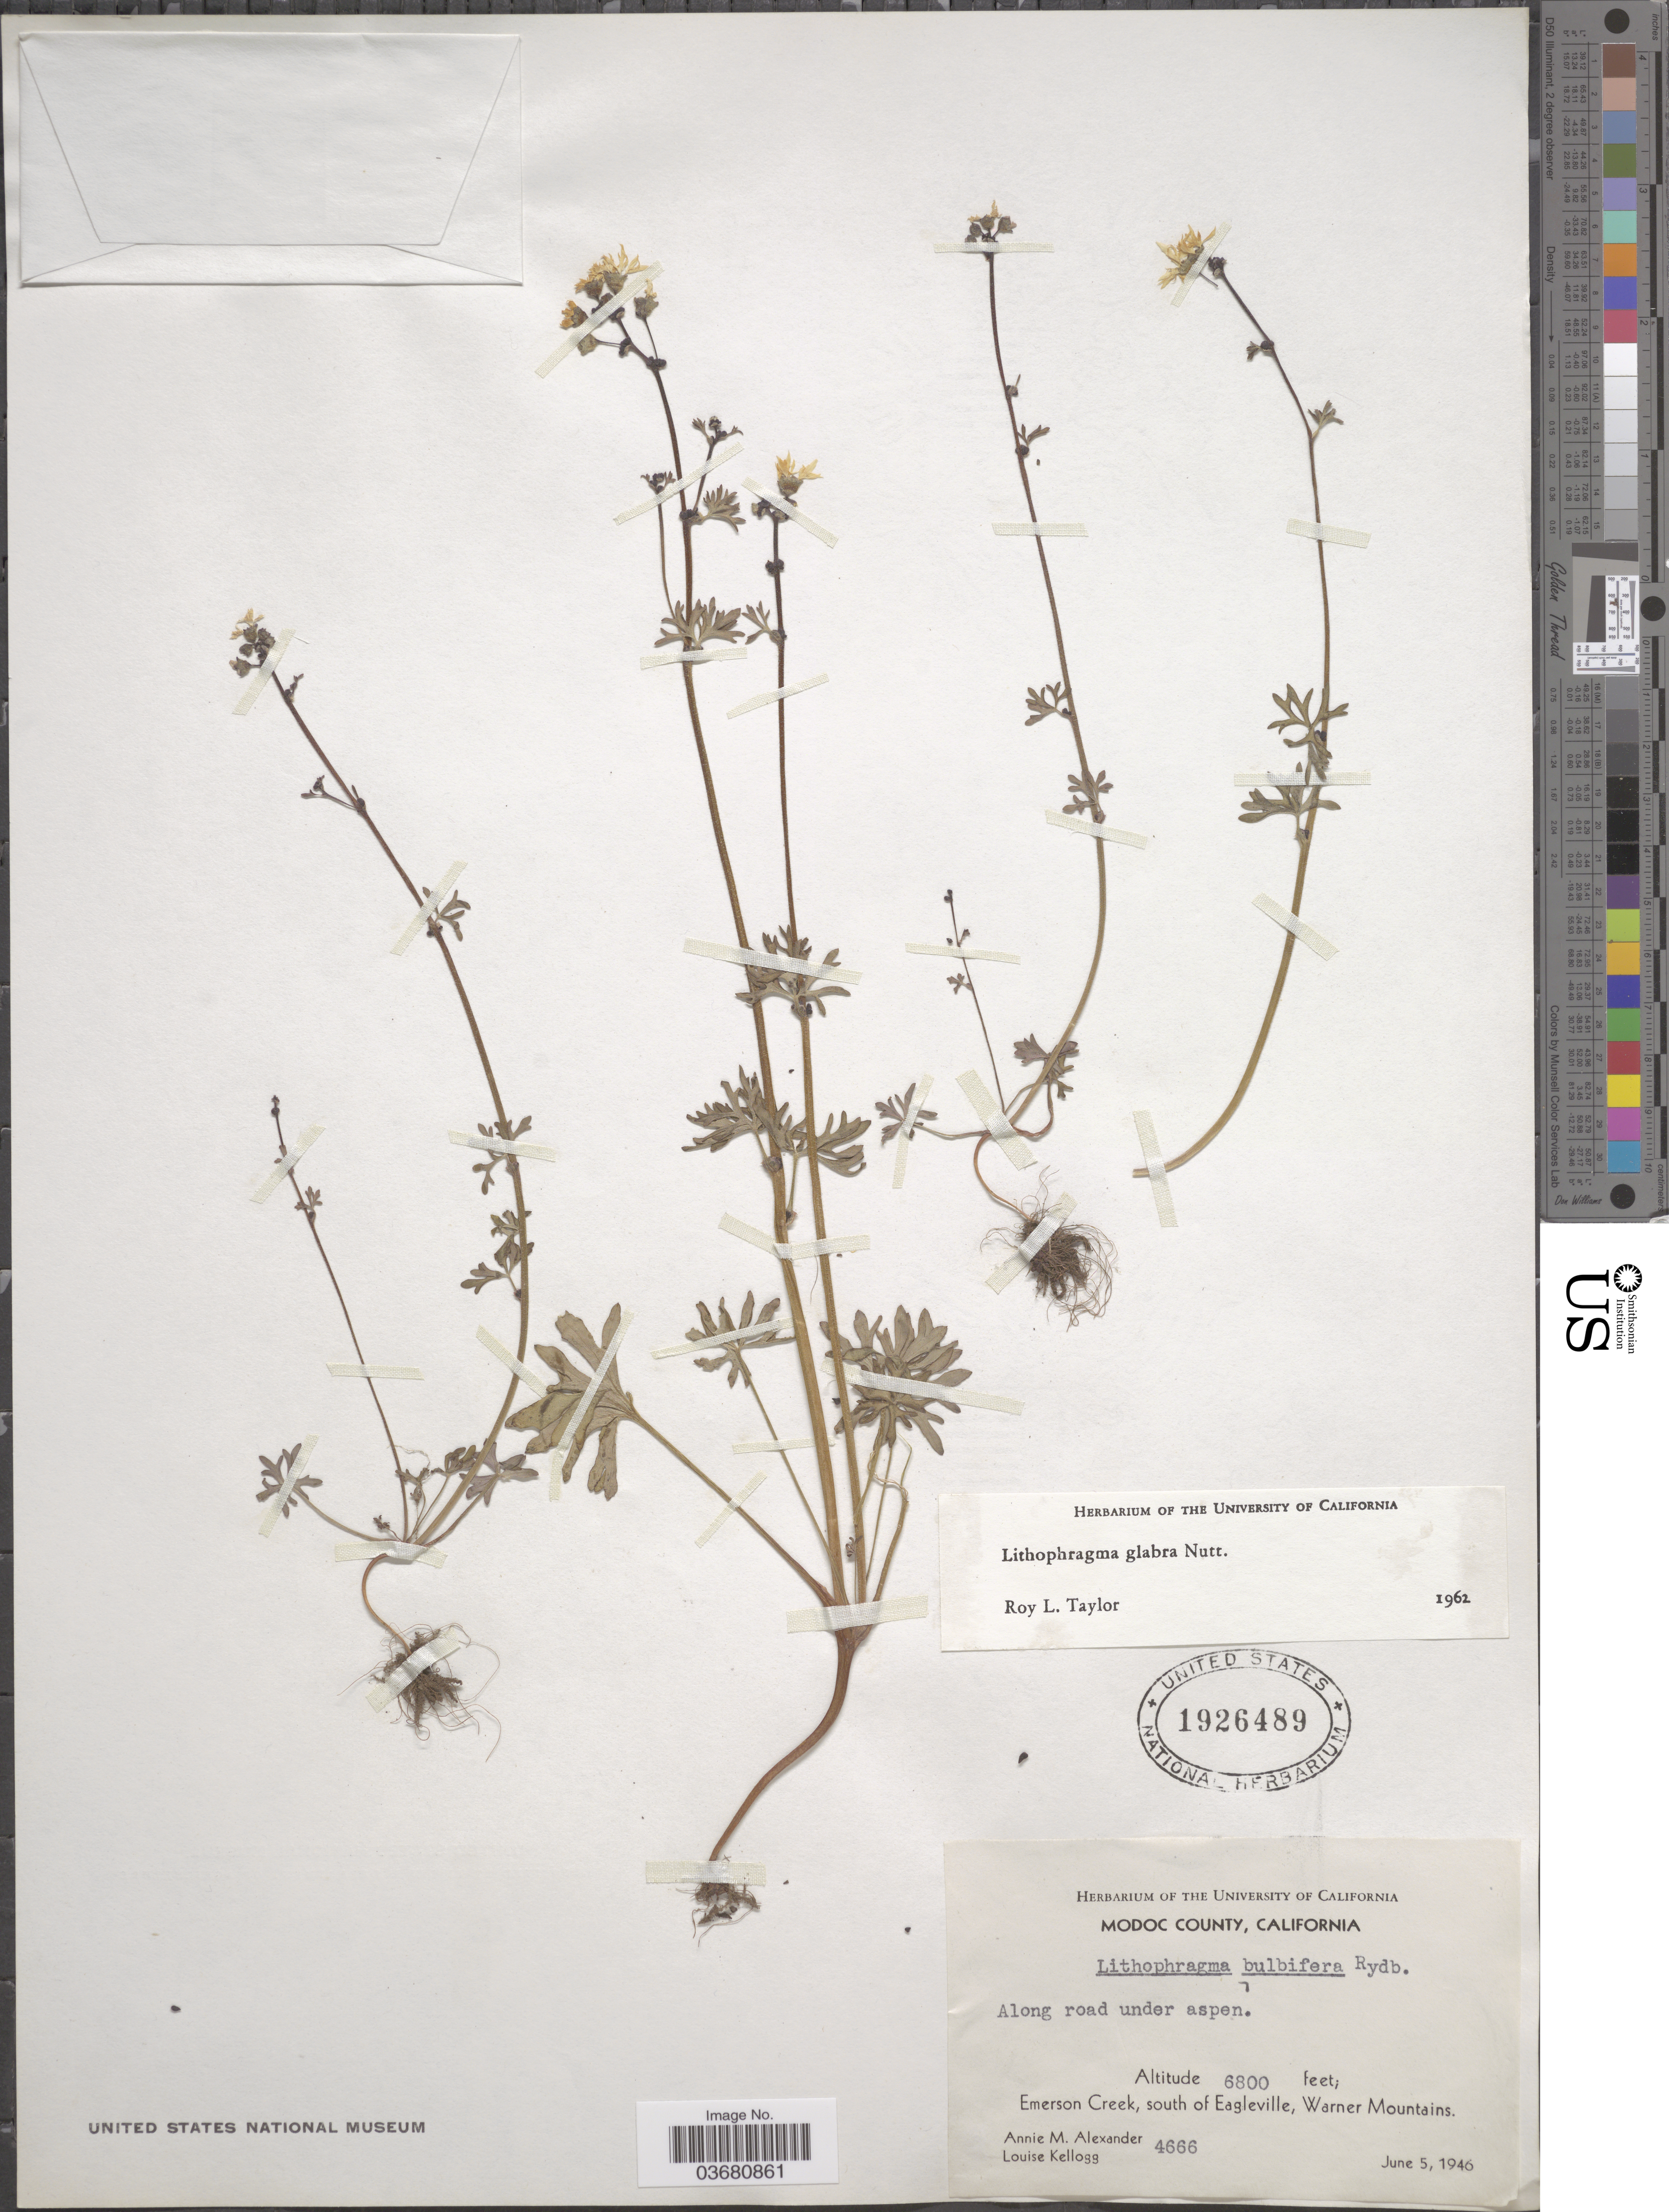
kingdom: Plantae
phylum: Tracheophyta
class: Magnoliopsida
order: Saxifragales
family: Saxifragaceae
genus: Lithophragma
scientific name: Lithophragma glabrum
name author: Nutt.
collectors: A. M. Alexander & L. Kellogg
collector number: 4666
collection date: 1946-06-05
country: United States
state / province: California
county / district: Modoc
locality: Modoc County. Along road under aspen. Emerson Creek, south of Eagleville, Warner Mountains.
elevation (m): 2073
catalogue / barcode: US 1926489